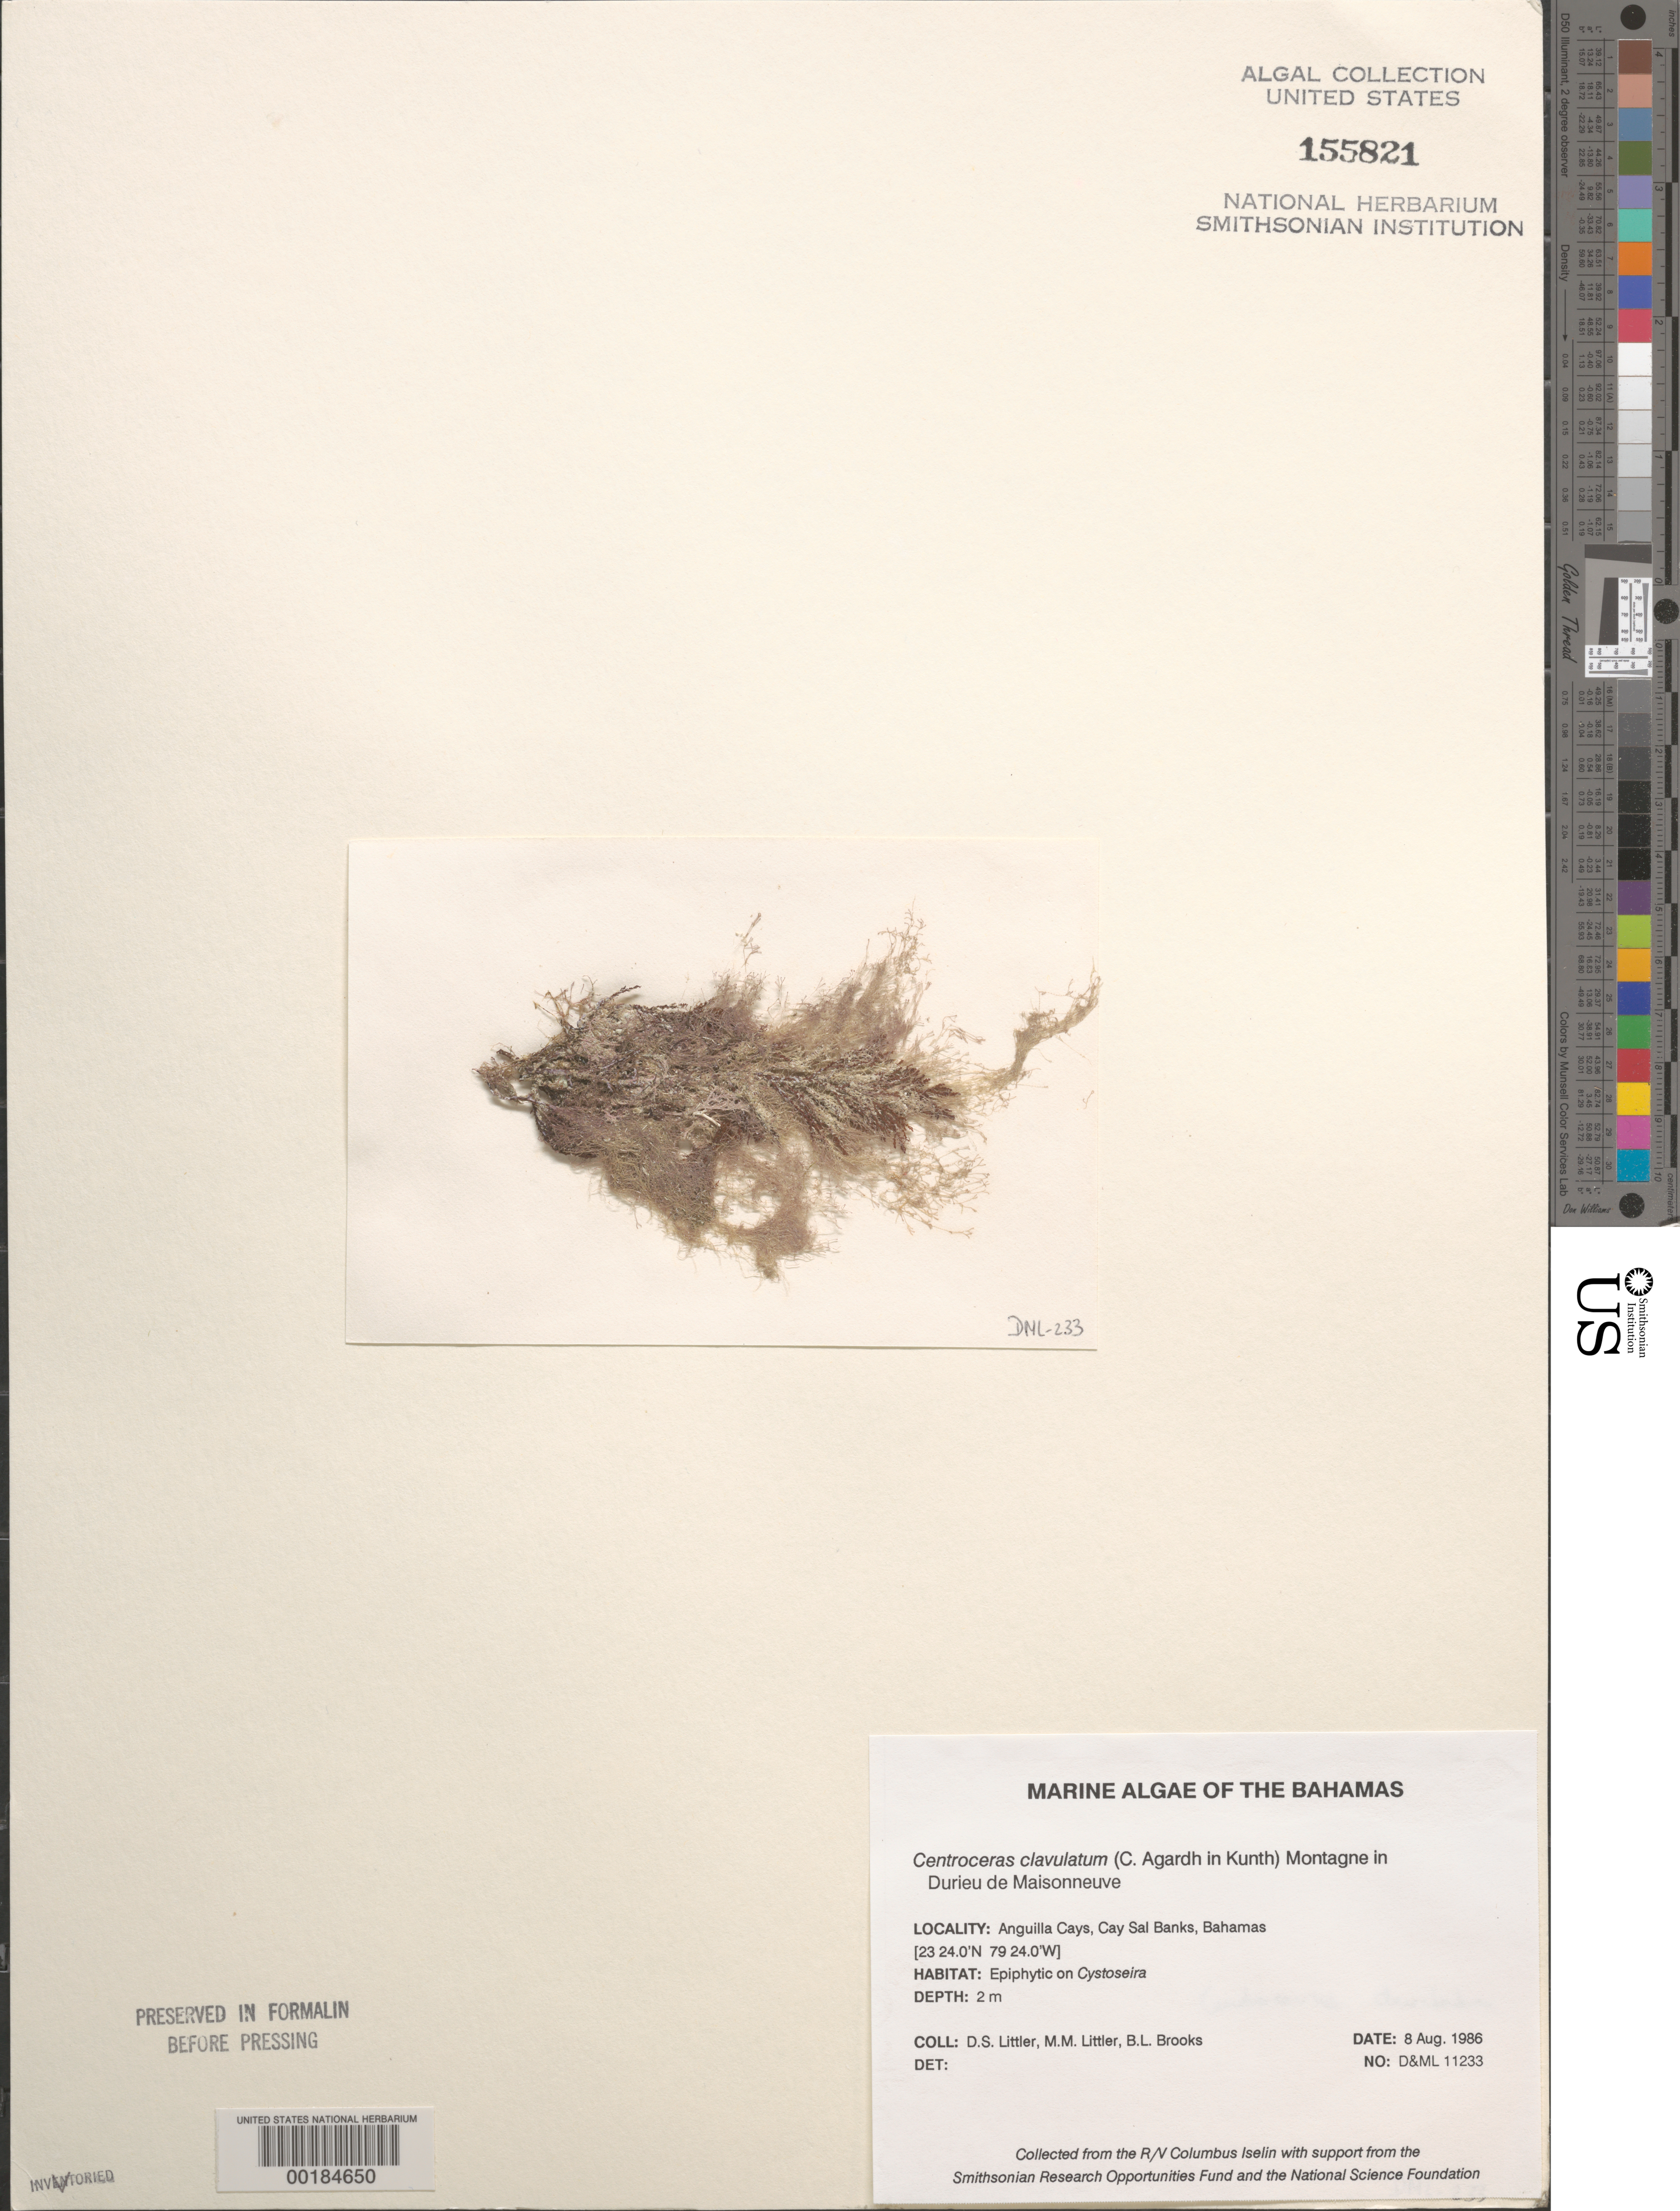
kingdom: Plantae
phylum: Rhodophyta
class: Florideophyceae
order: Ceramiales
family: Ceramiaceae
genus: Centroceras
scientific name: Centroceras clavulatum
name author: (C. Agardh) Mont.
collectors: D. S. Littler, M. M. Littler & B. Brooks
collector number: D&ML 11233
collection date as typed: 08 Aug 1986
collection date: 1986-08-08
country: Bahamas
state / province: Bimini Banks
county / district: Bimini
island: Anguilla Cays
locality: Cay Sal Banks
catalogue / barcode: US 155821